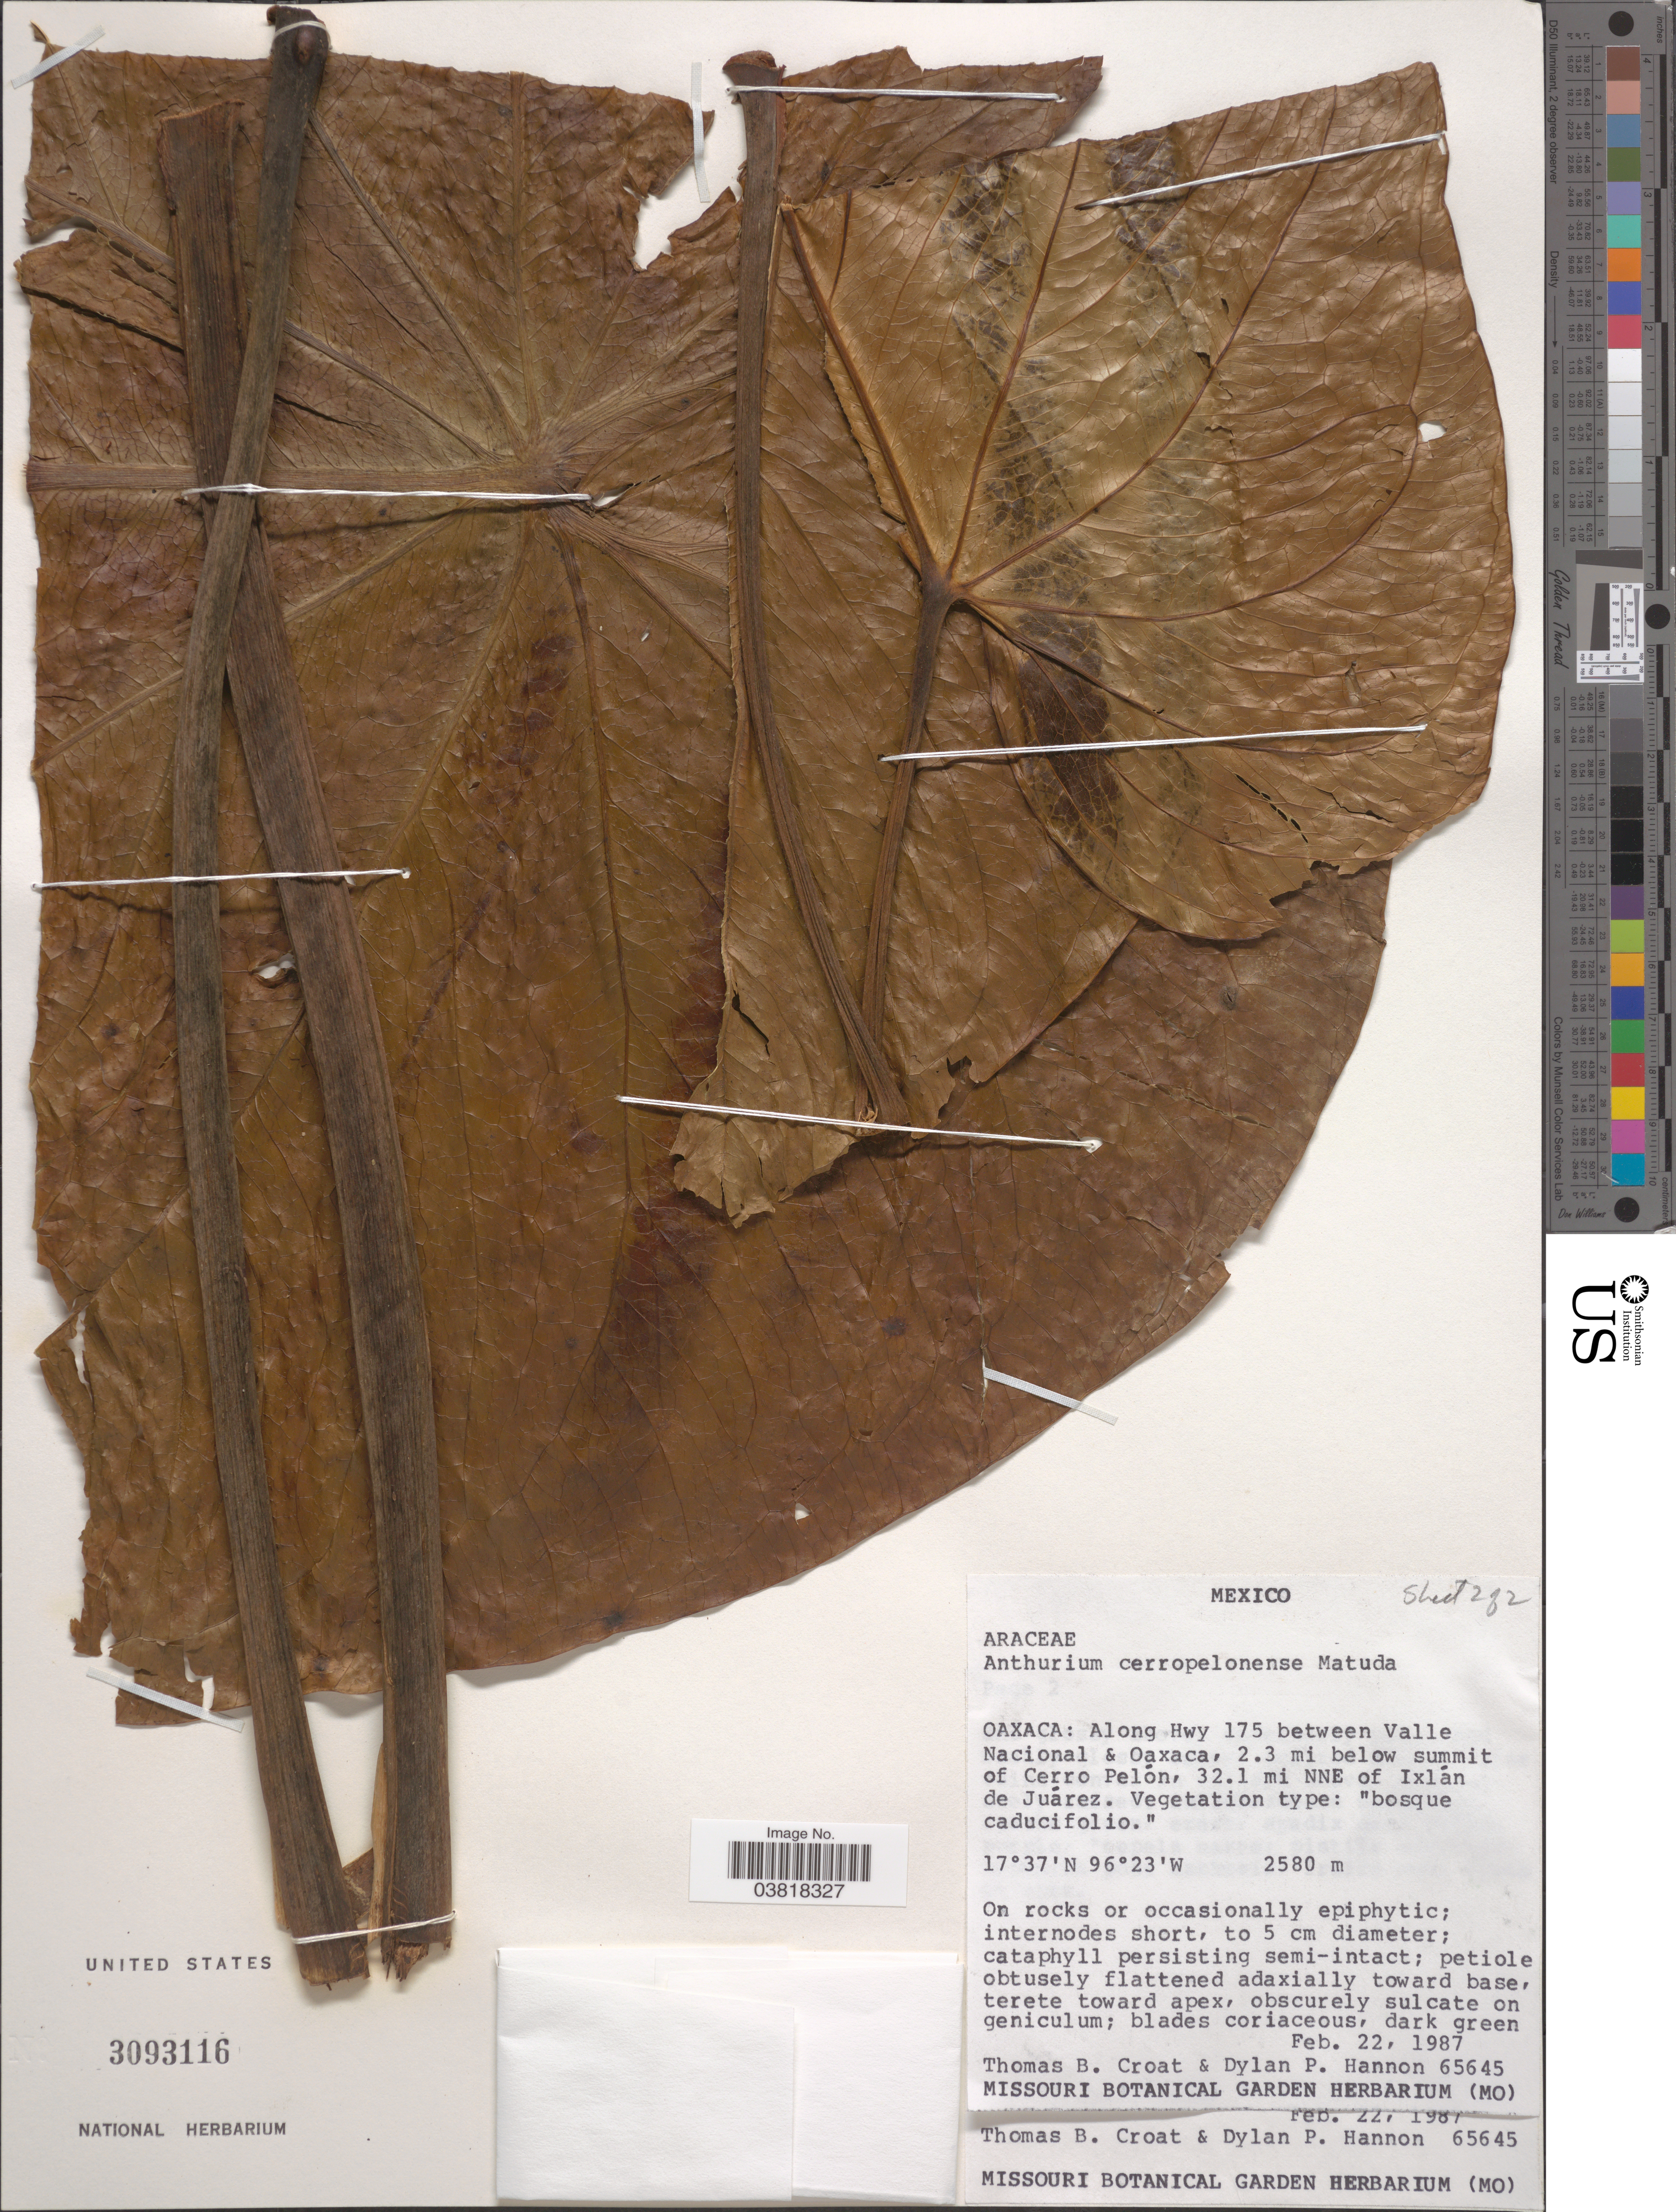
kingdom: Plantae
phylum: Tracheophyta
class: Liliopsida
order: Alismatales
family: Araceae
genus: Anthurium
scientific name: Anthurium cerropelonense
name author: Matuda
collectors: T. B. Croat & D. Hannon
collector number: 65645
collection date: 1987-02-22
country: Mexico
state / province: Oaxaca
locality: Along Hwy 175 between Valle Nacional & Oaxaca, 2.3 mi below summit of Cerro Pelón, 32.1 mi NNE of Ixlán de Juárez.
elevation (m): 2580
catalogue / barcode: US 3093116